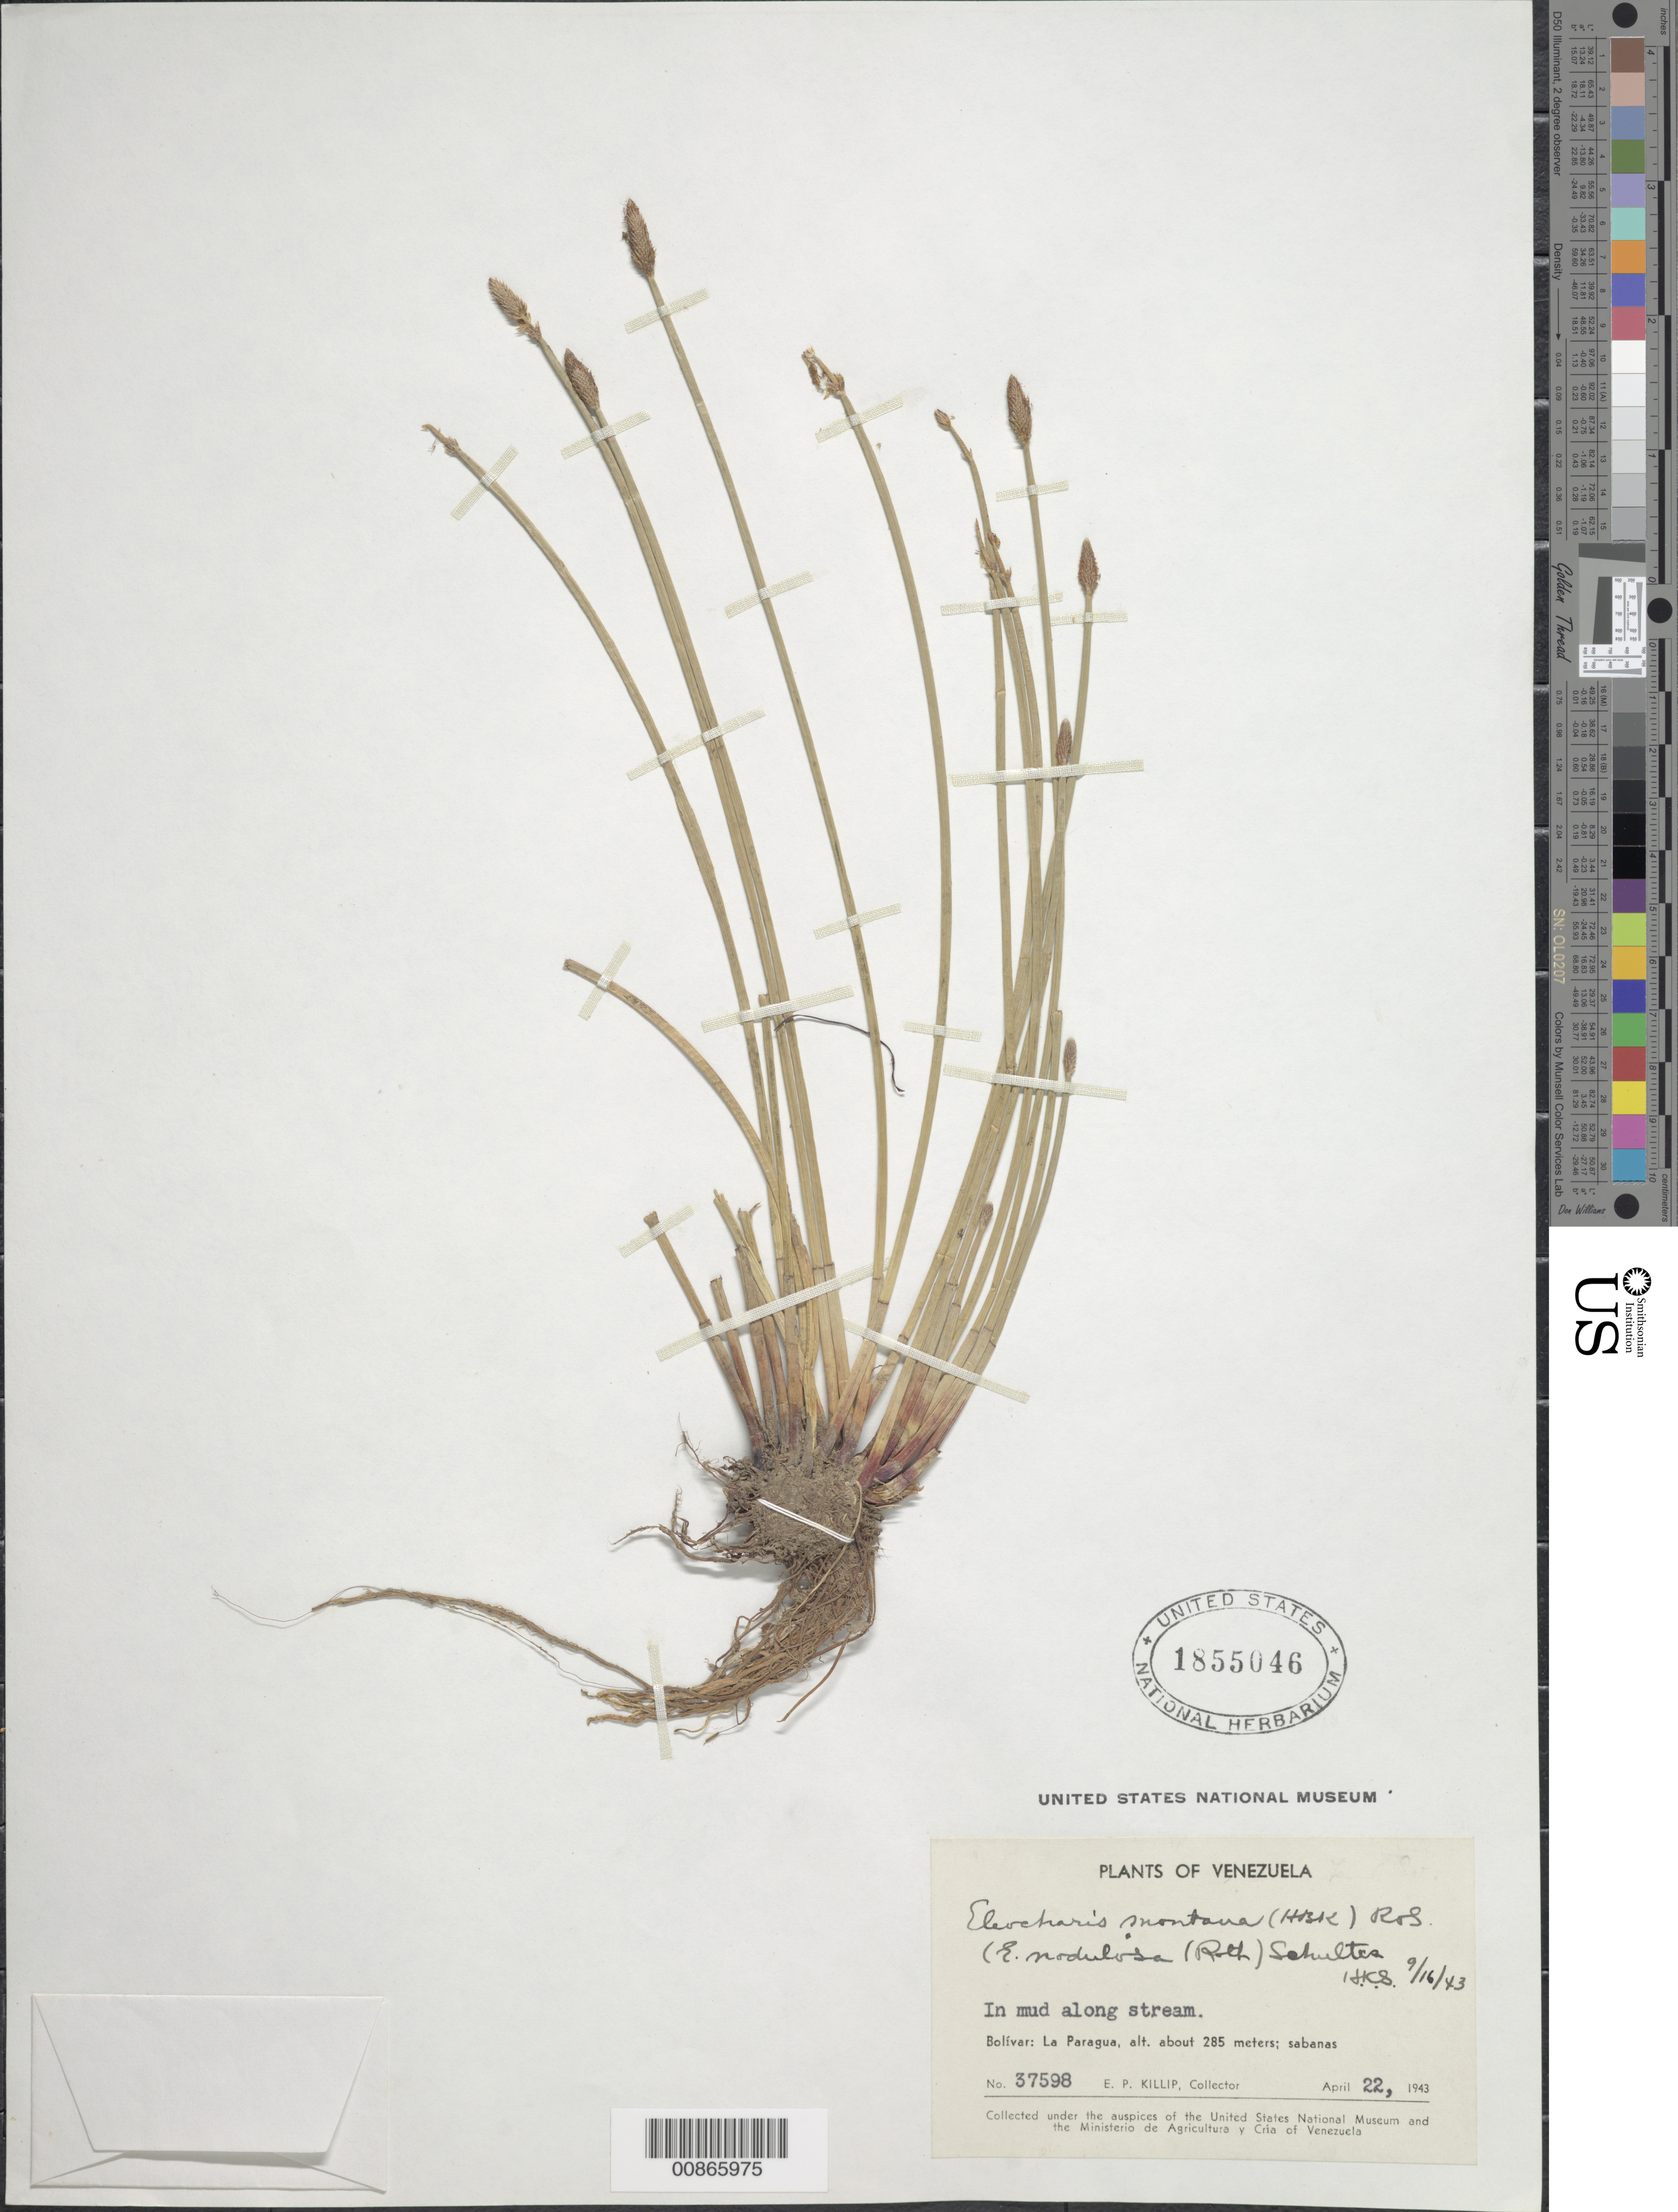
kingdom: Plantae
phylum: Tracheophyta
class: Liliopsida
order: Poales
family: Cyperaceae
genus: Eleocharis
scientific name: Eleocharis montana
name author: (Kunth) Roem. & Schult.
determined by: Svenson, Henry K.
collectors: E. P. Killip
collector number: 37598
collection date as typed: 22-Apr-43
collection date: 1943-04-22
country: Venezuela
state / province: Bolívar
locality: La Paragua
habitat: Savanna; in mud along stream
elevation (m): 285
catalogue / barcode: US 1855046